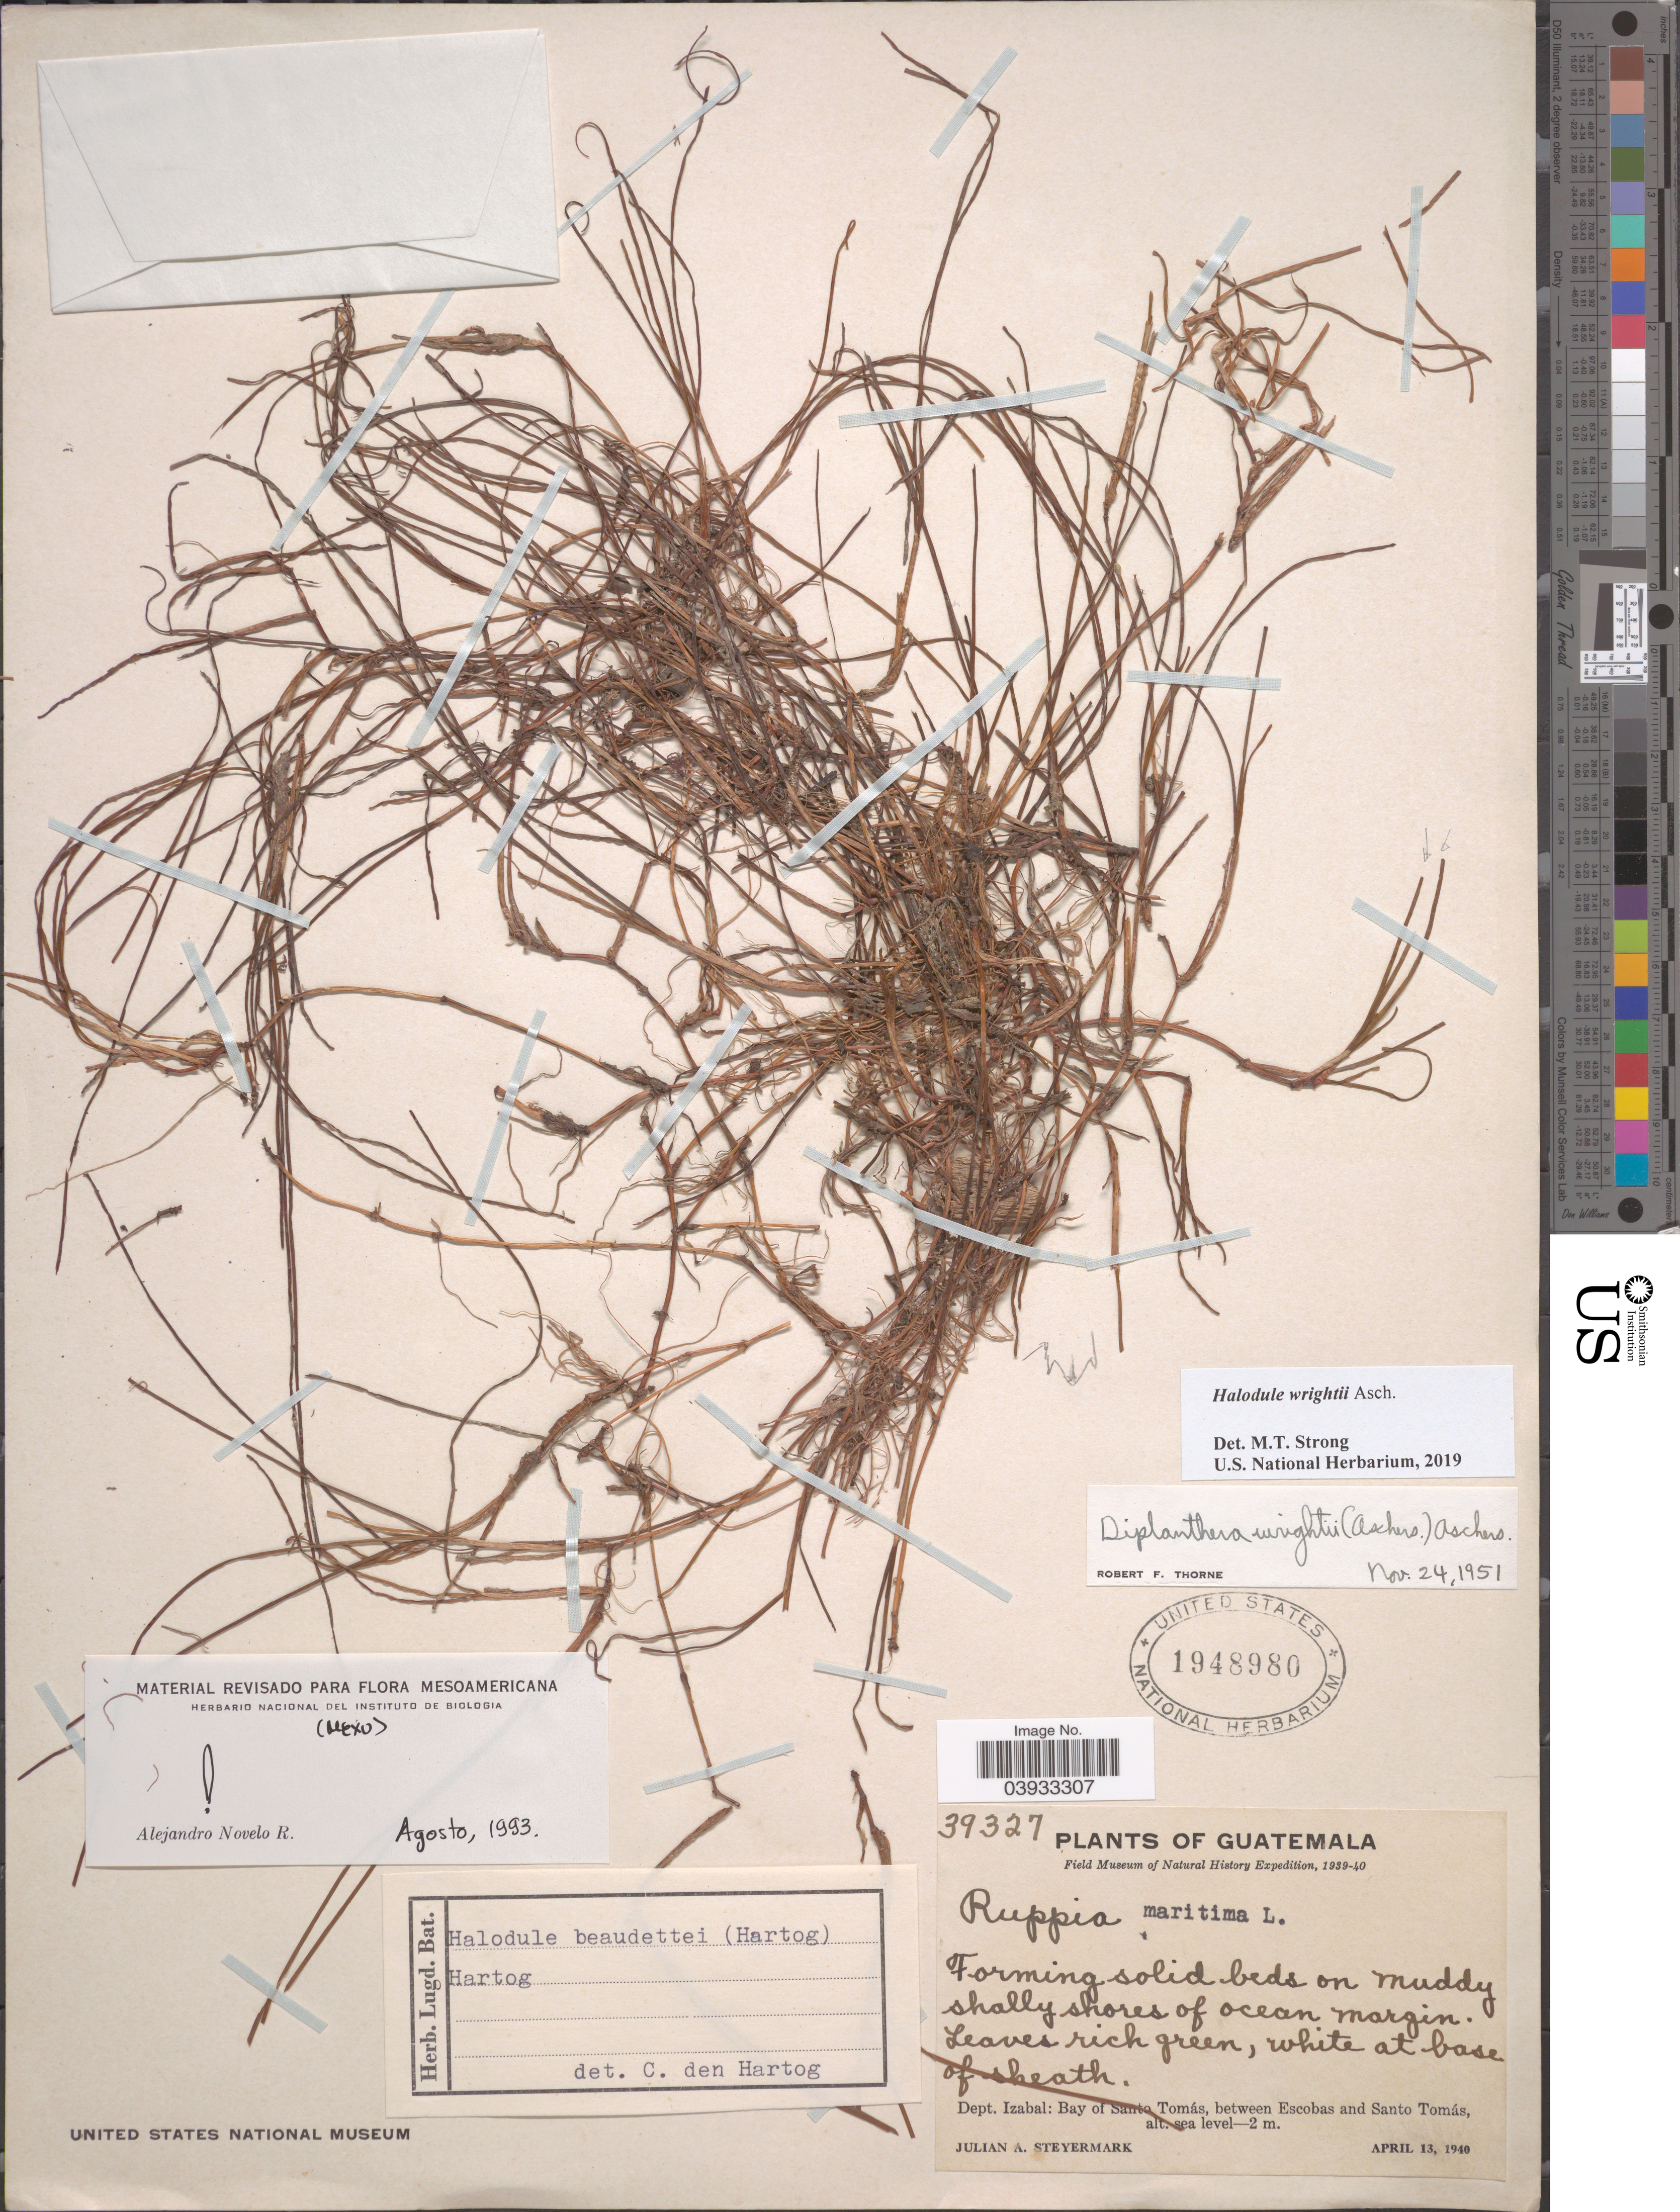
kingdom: Plantae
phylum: Tracheophyta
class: Liliopsida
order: Alismatales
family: Cymodoceaceae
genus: Halodule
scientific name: Halodule wrightii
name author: Asch.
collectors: J. Steyermark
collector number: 39327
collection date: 1940-04-13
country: Guatemala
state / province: Izabal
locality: Dept. Izabal: Bay of Santo Tomás, between Escobas and Santo Tomás.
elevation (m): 0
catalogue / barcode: US 1948980